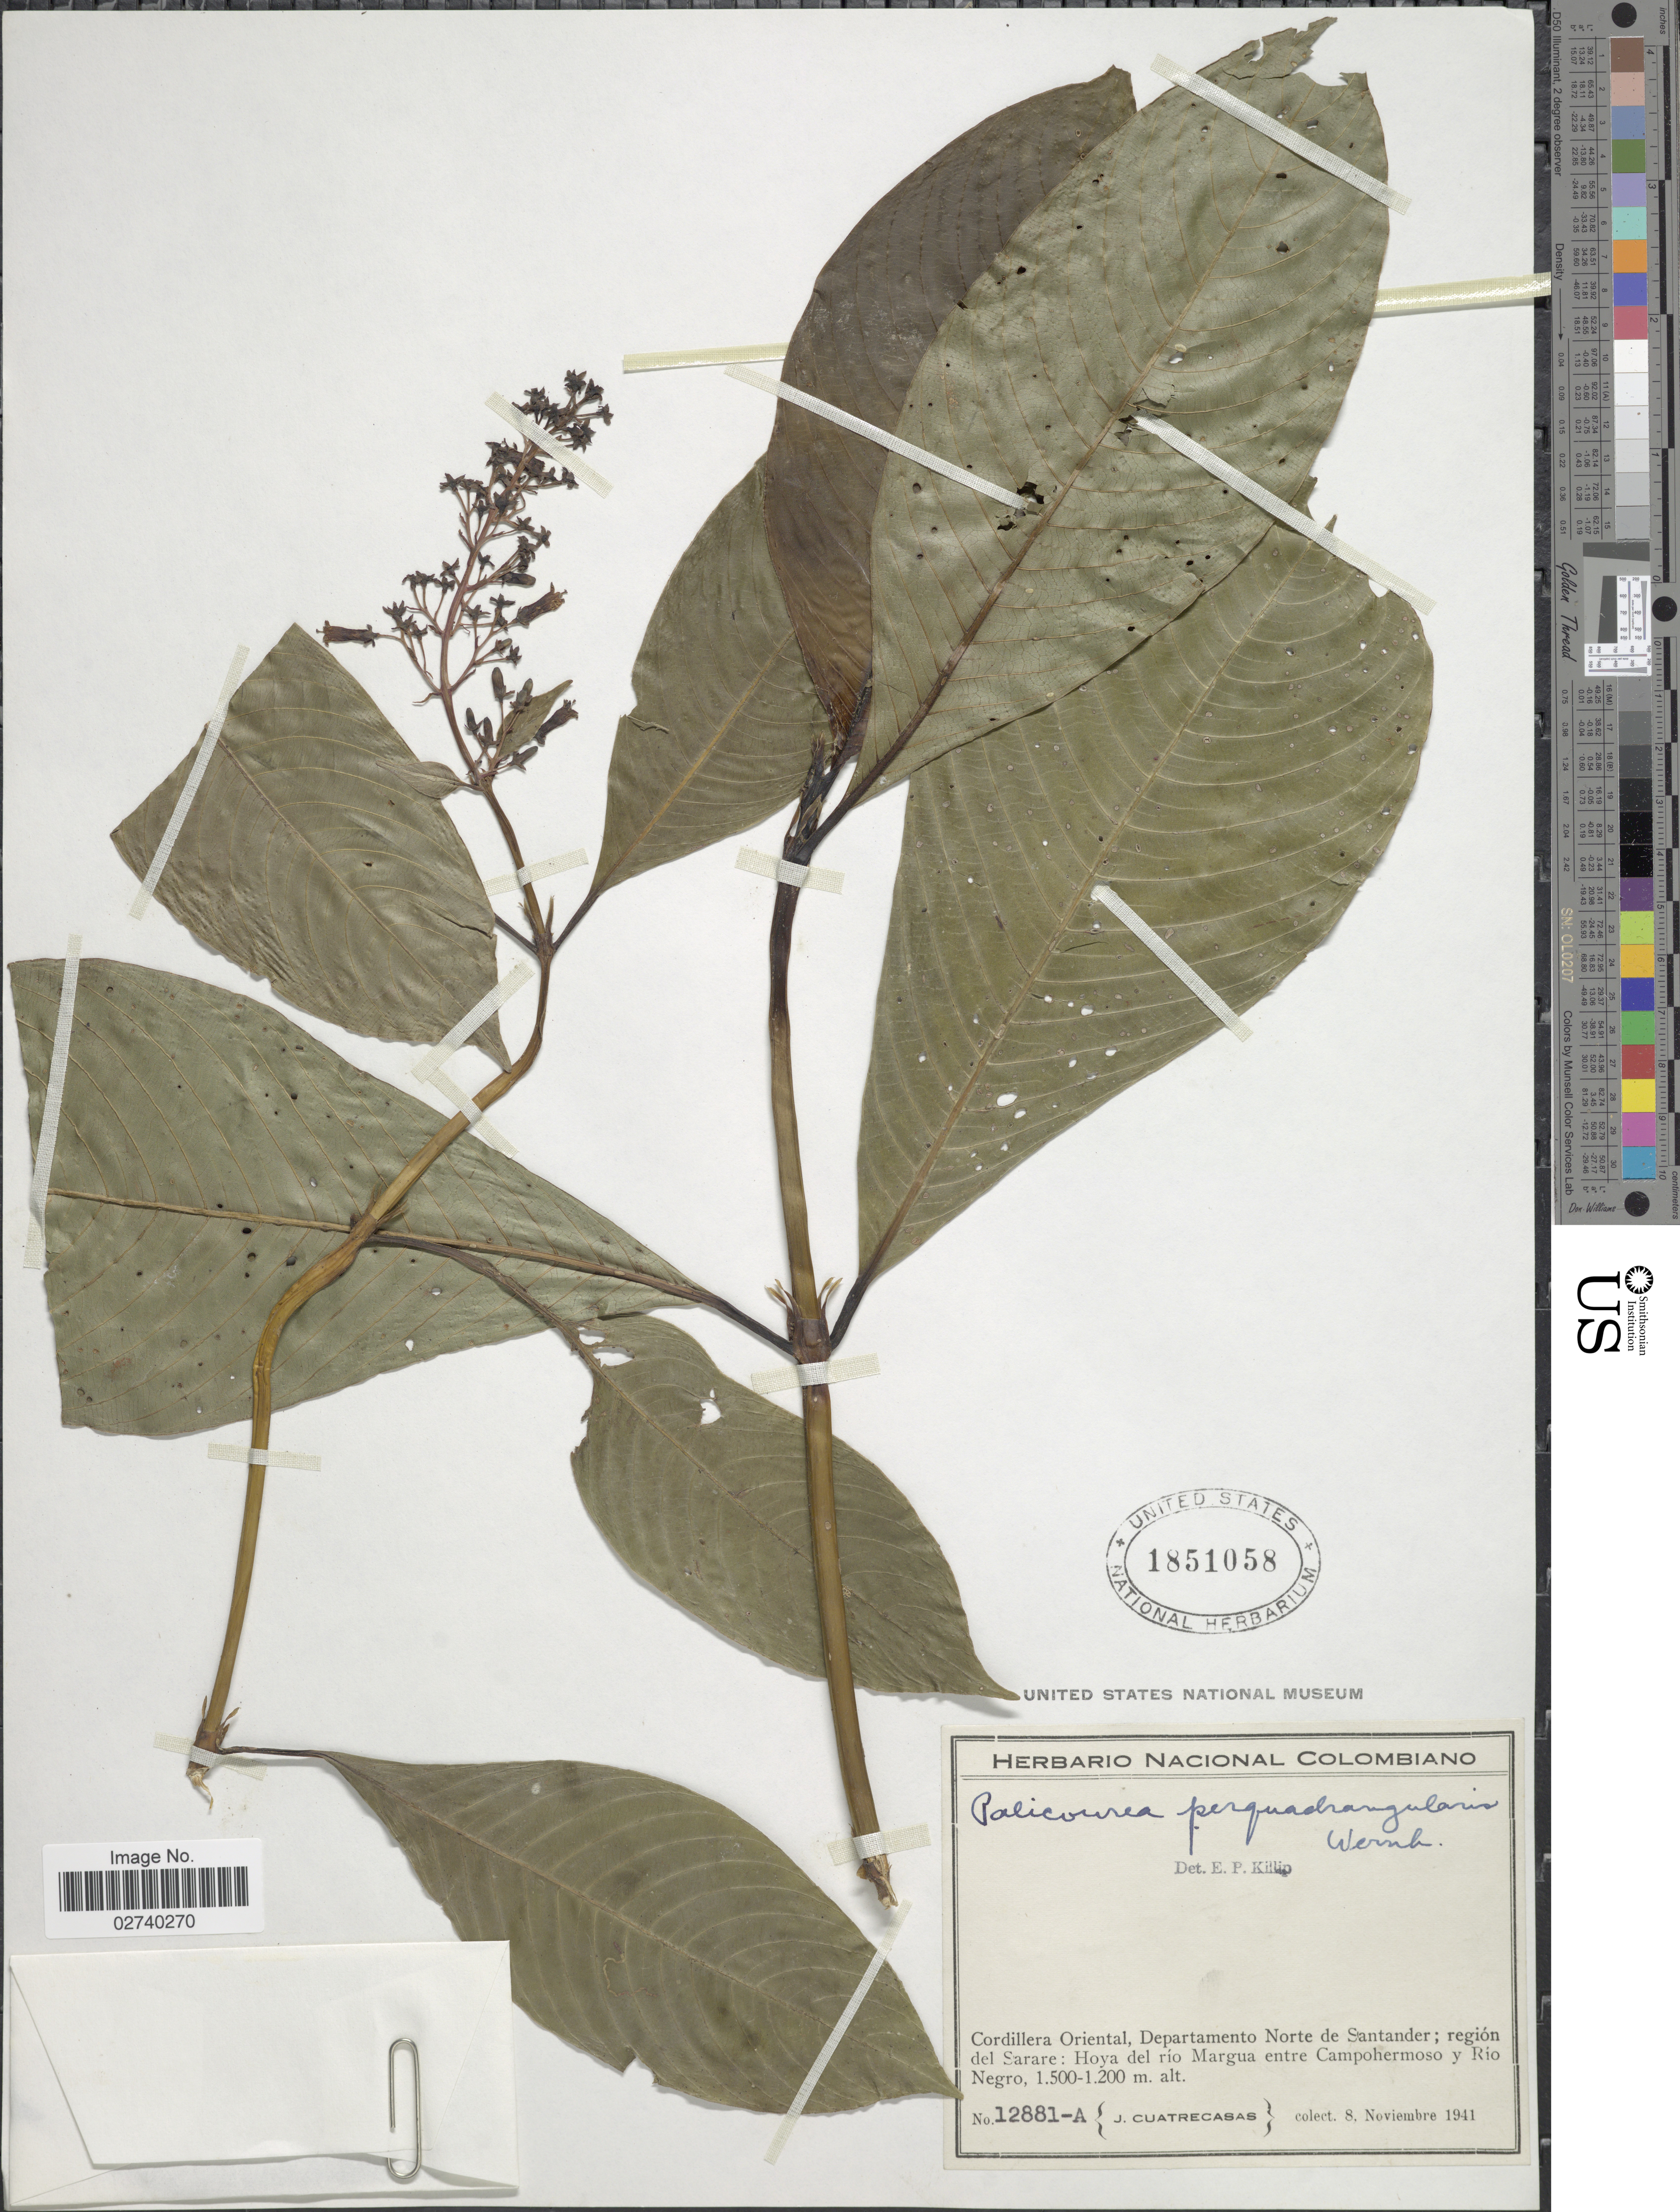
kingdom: Plantae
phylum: Tracheophyta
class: Magnoliopsida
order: Gentianales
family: Rubiaceae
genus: Palicourea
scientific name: Palicourea perquadrangularis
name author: Wernham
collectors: J. Cuatrecasas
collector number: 12881-A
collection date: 1941-11-08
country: Colombia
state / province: Norte de Santander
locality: Cordillera Oriental, region del Sarare: Hoya del rio Margua entre Campohermoso y Rio Negro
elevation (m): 1200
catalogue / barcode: US 1851058